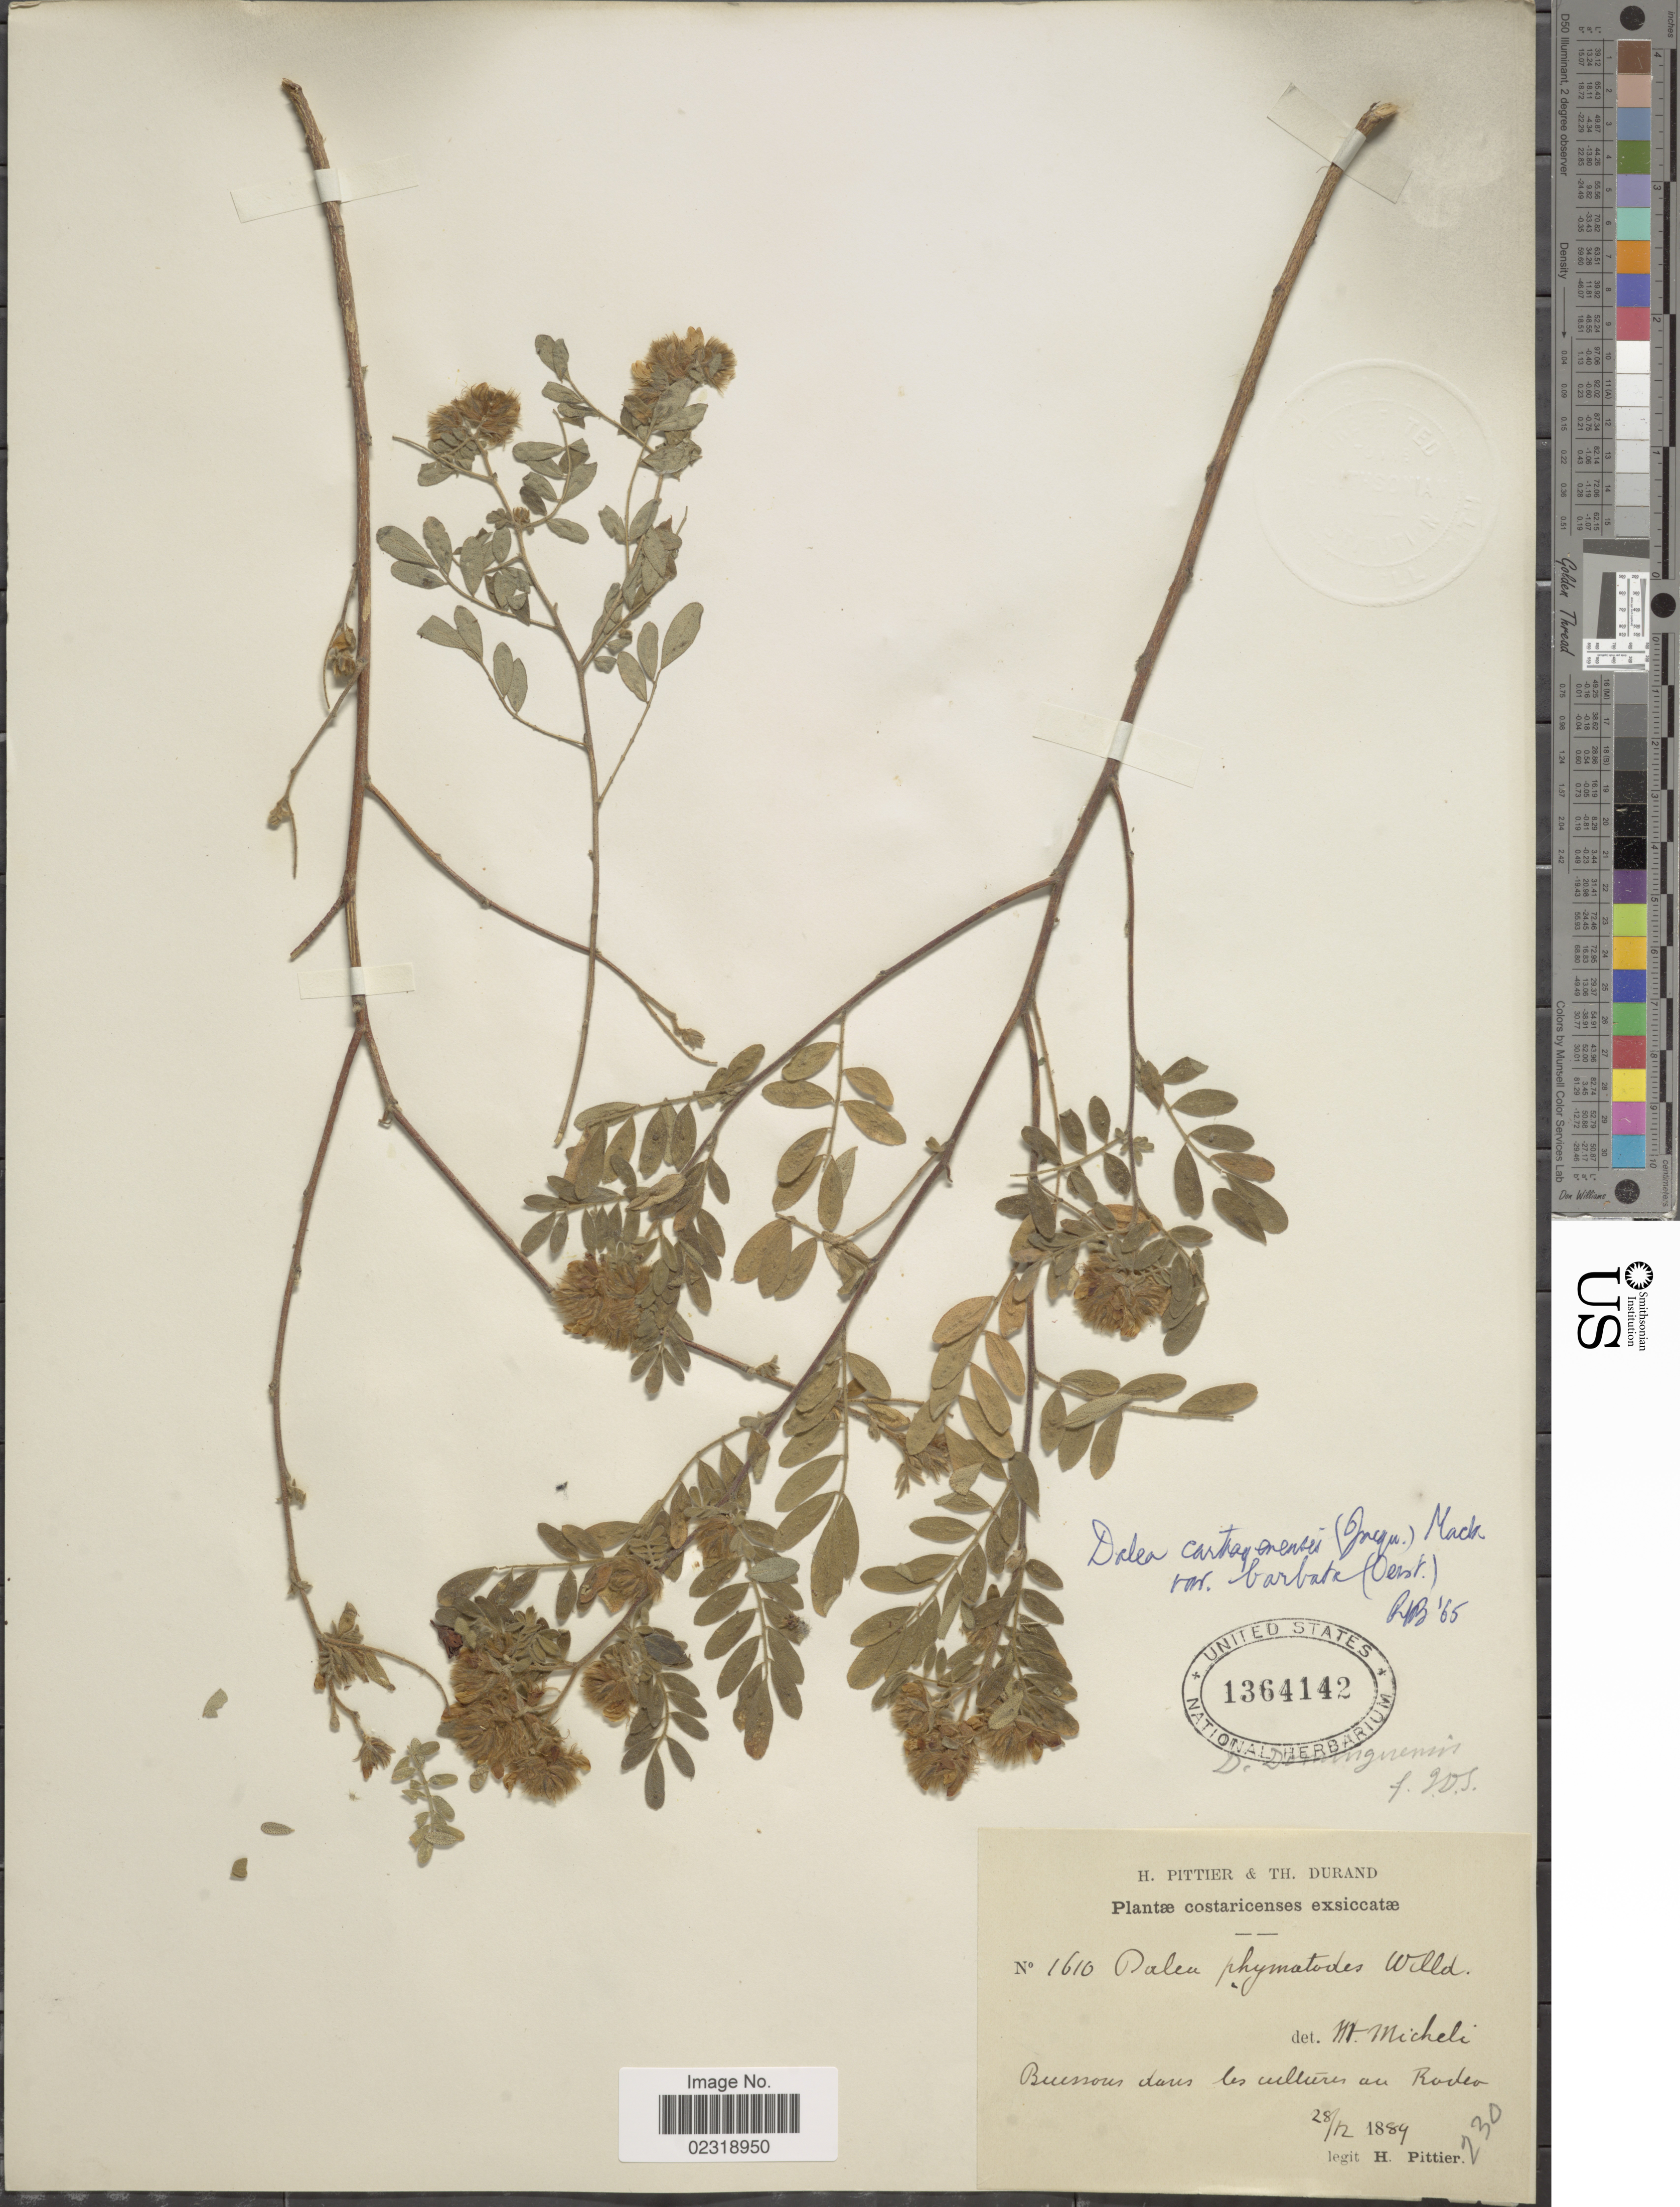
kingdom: Plantae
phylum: Tracheophyta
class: Magnoliopsida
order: Fabales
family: Fabaceae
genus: Dalea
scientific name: Dalea carthagenensis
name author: (Jacq.) J.F. Macbr.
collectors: H. F. Pittier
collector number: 1610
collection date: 1884-12-28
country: Costa Rica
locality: Buissour dans les cultures au Rodeo [bush in crops at Rodeo]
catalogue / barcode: US 1364142